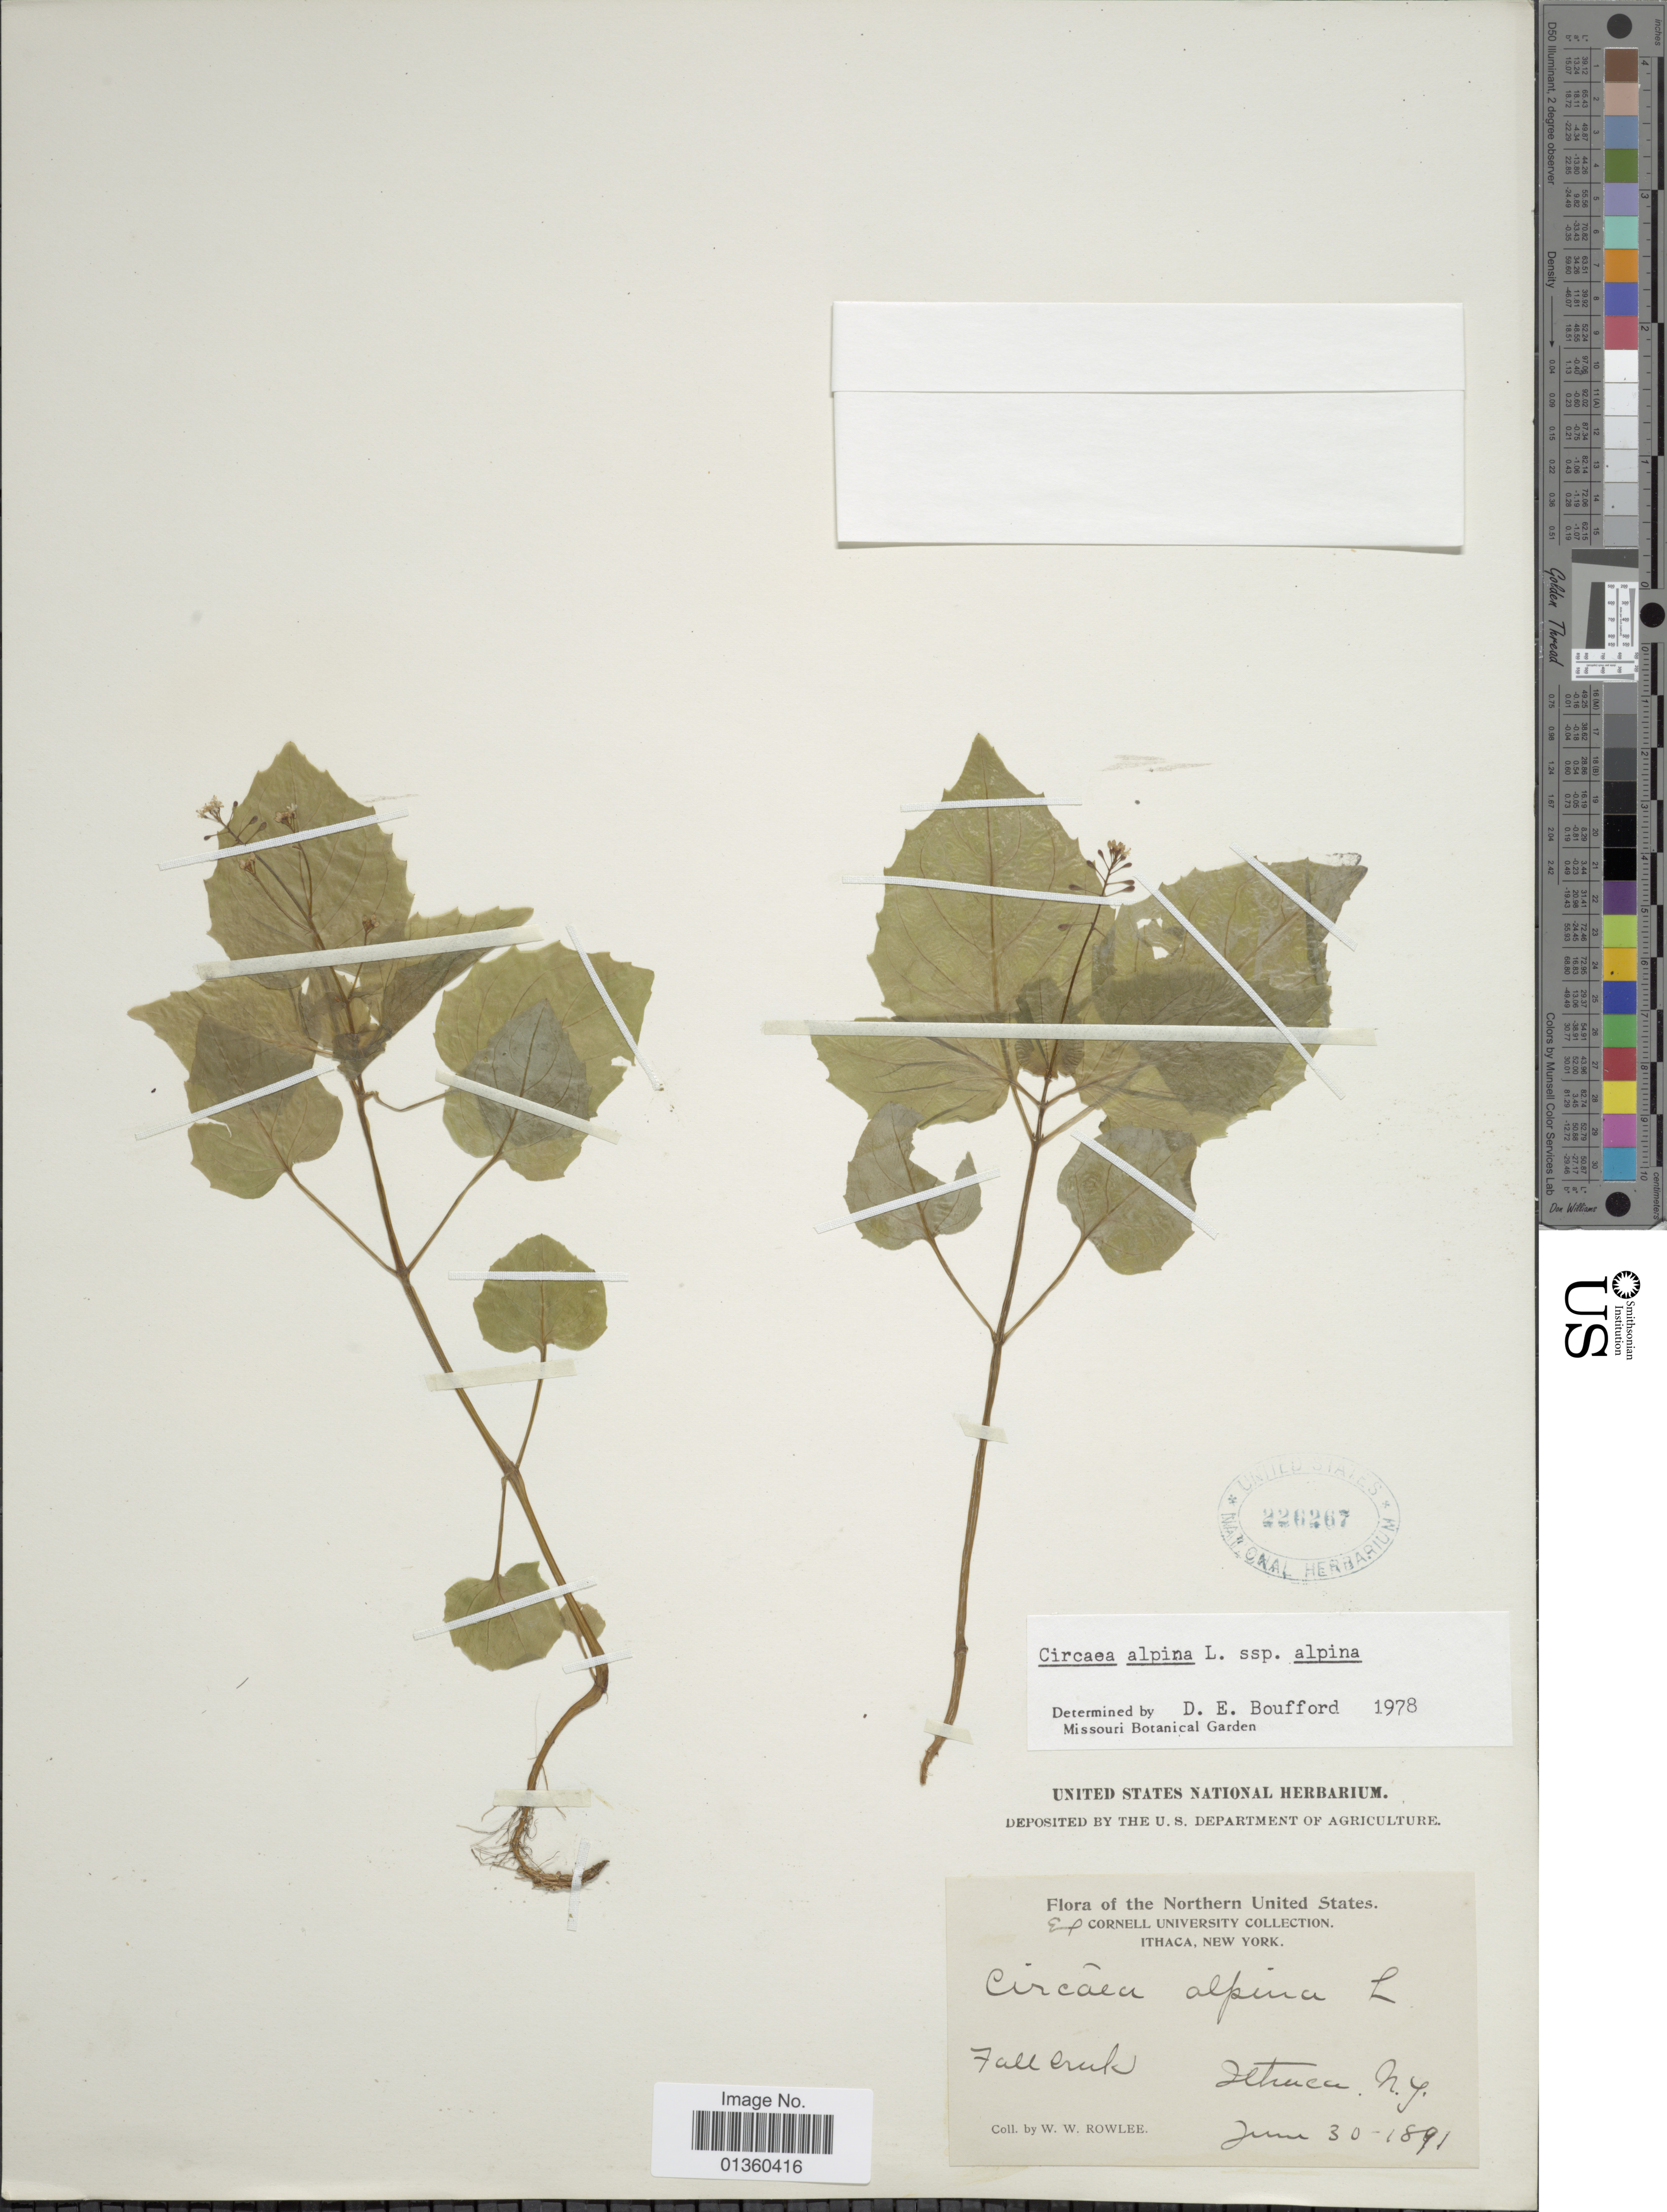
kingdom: Plantae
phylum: Tracheophyta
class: Magnoliopsida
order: Myrtales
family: Onagraceae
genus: Circaea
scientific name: Circaea alpina subsp. alpina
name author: L.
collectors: W. W. Rowlee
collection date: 1891-06-30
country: United States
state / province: New York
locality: Ithaca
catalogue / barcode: US 226267